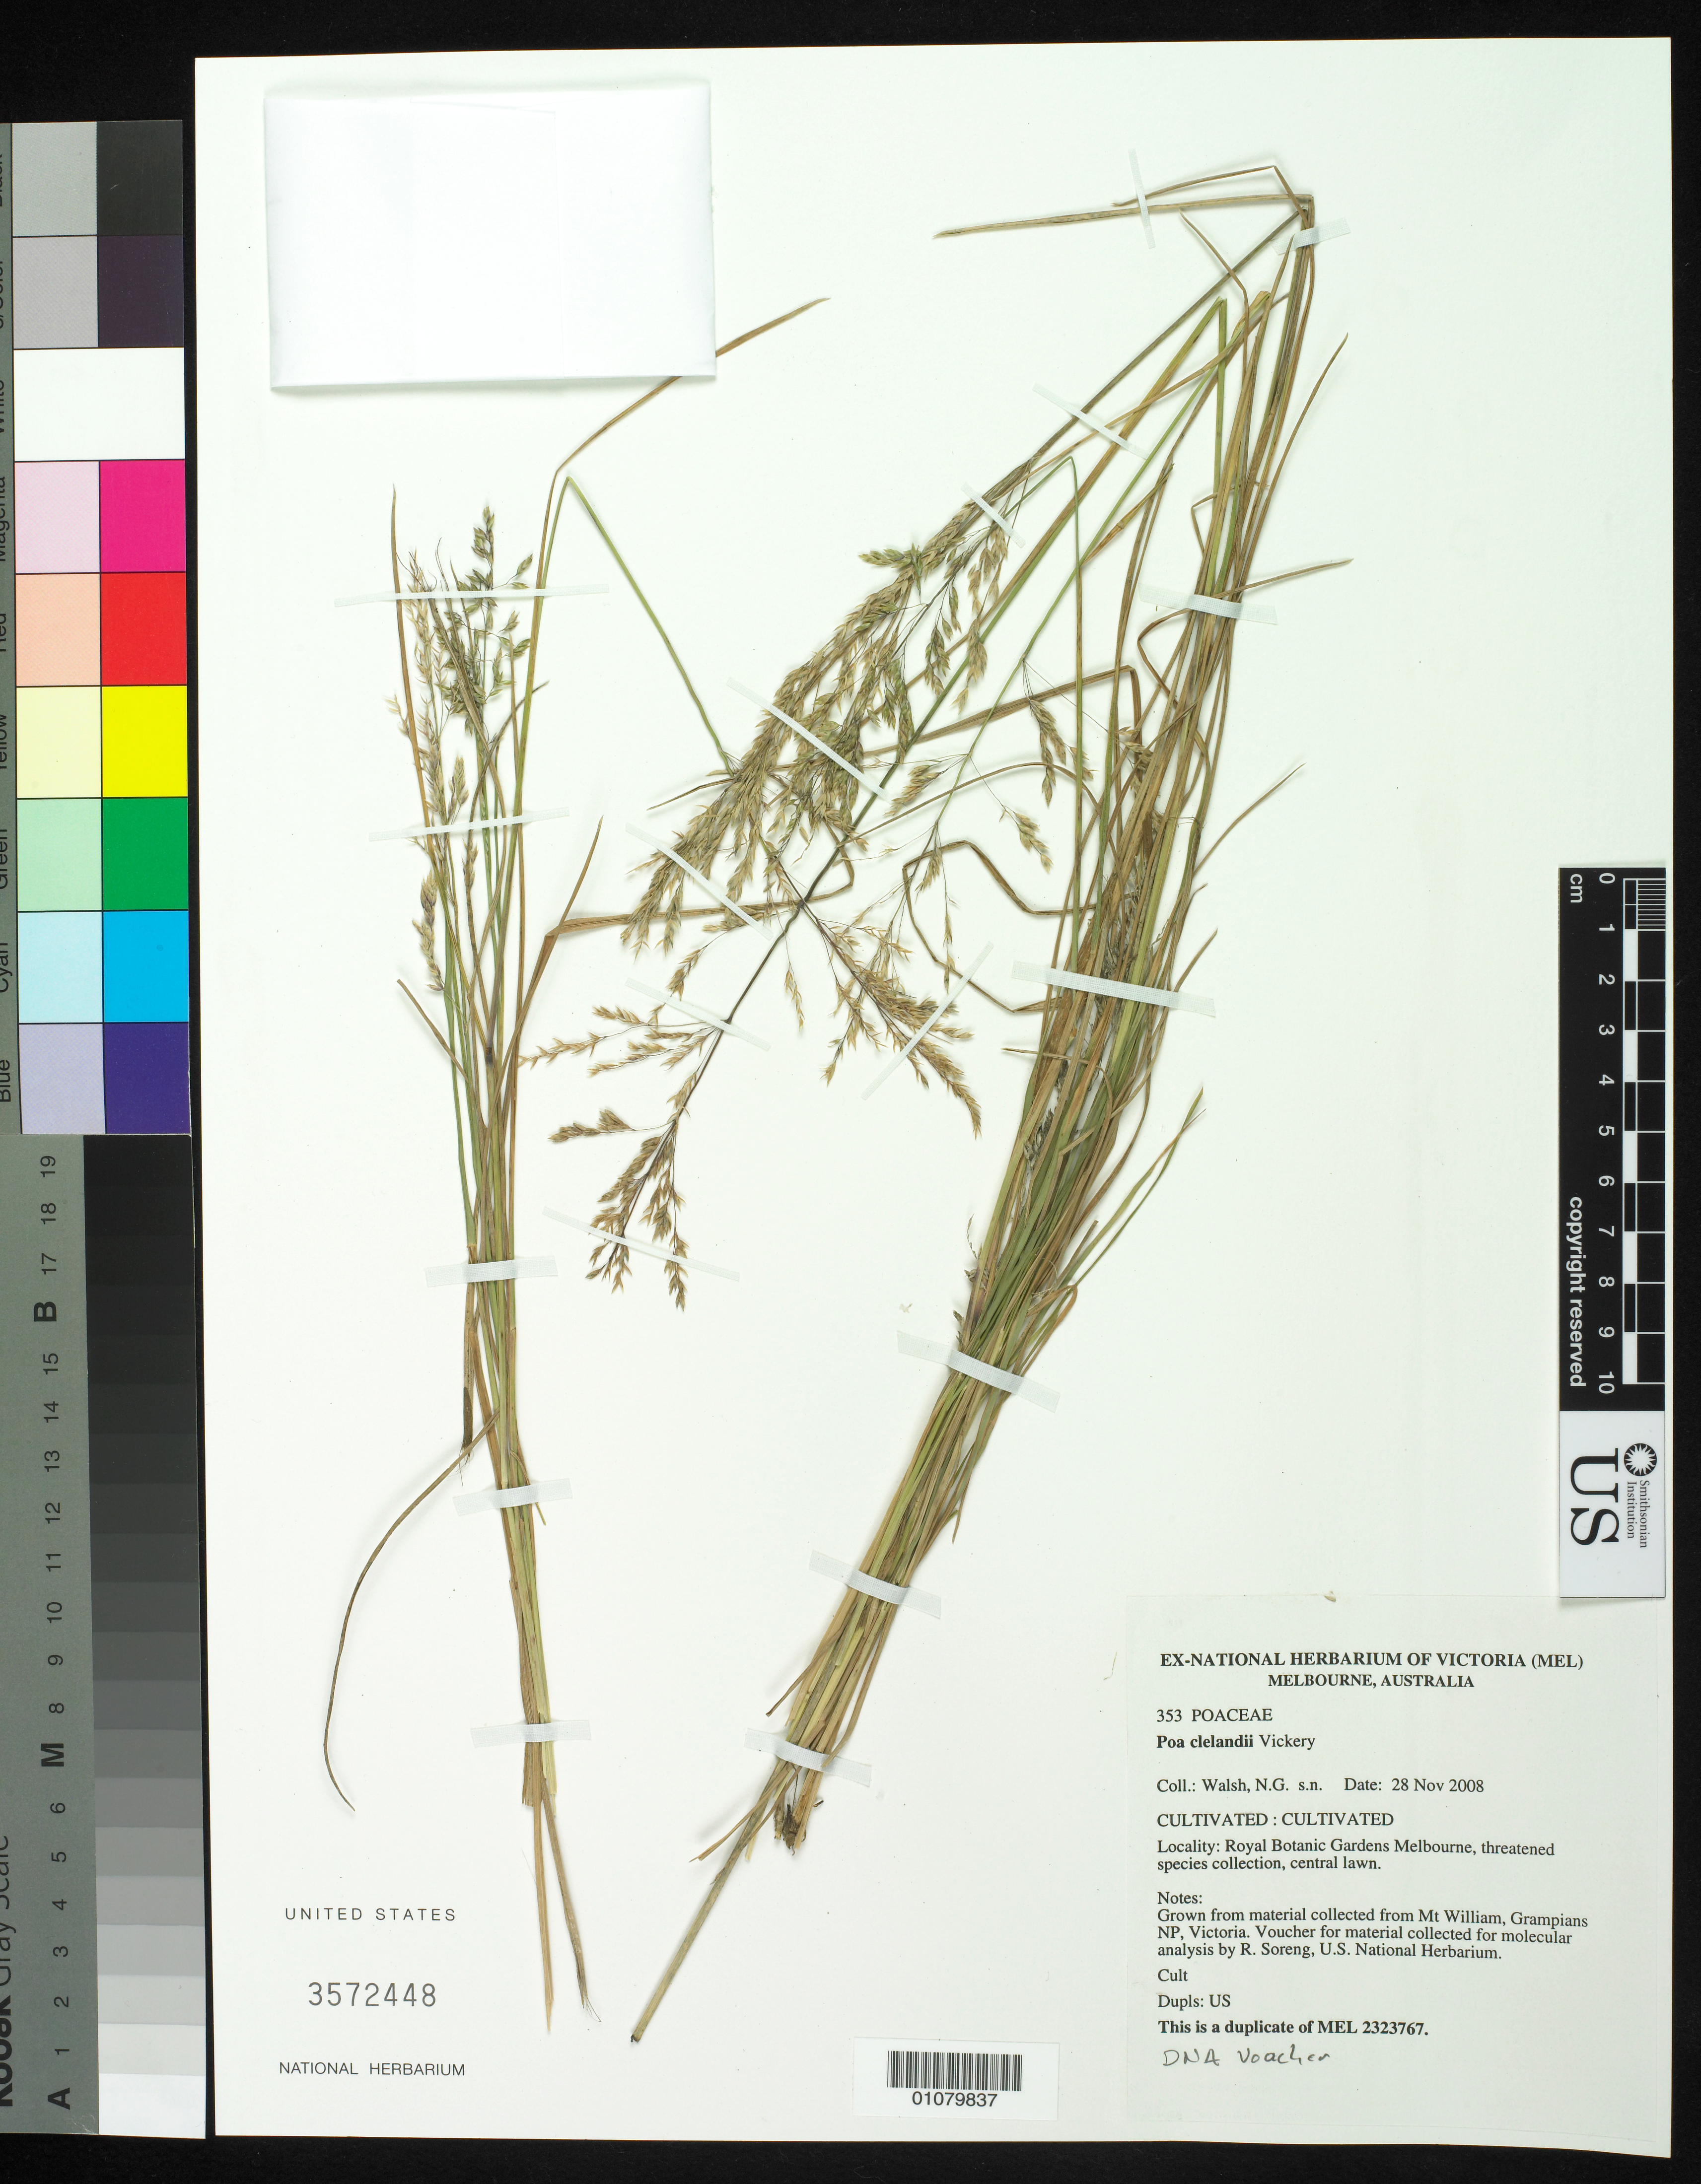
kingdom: Plantae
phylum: Tracheophyta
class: Liliopsida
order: Poales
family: Poaceae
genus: Poa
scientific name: Poa clelandii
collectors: N. Walsh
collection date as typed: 28 Nov 2008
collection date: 2008-11-28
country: Australia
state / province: Victoria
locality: Royal Botanic Gardens Melbourne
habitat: cultivated.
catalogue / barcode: US 3572448